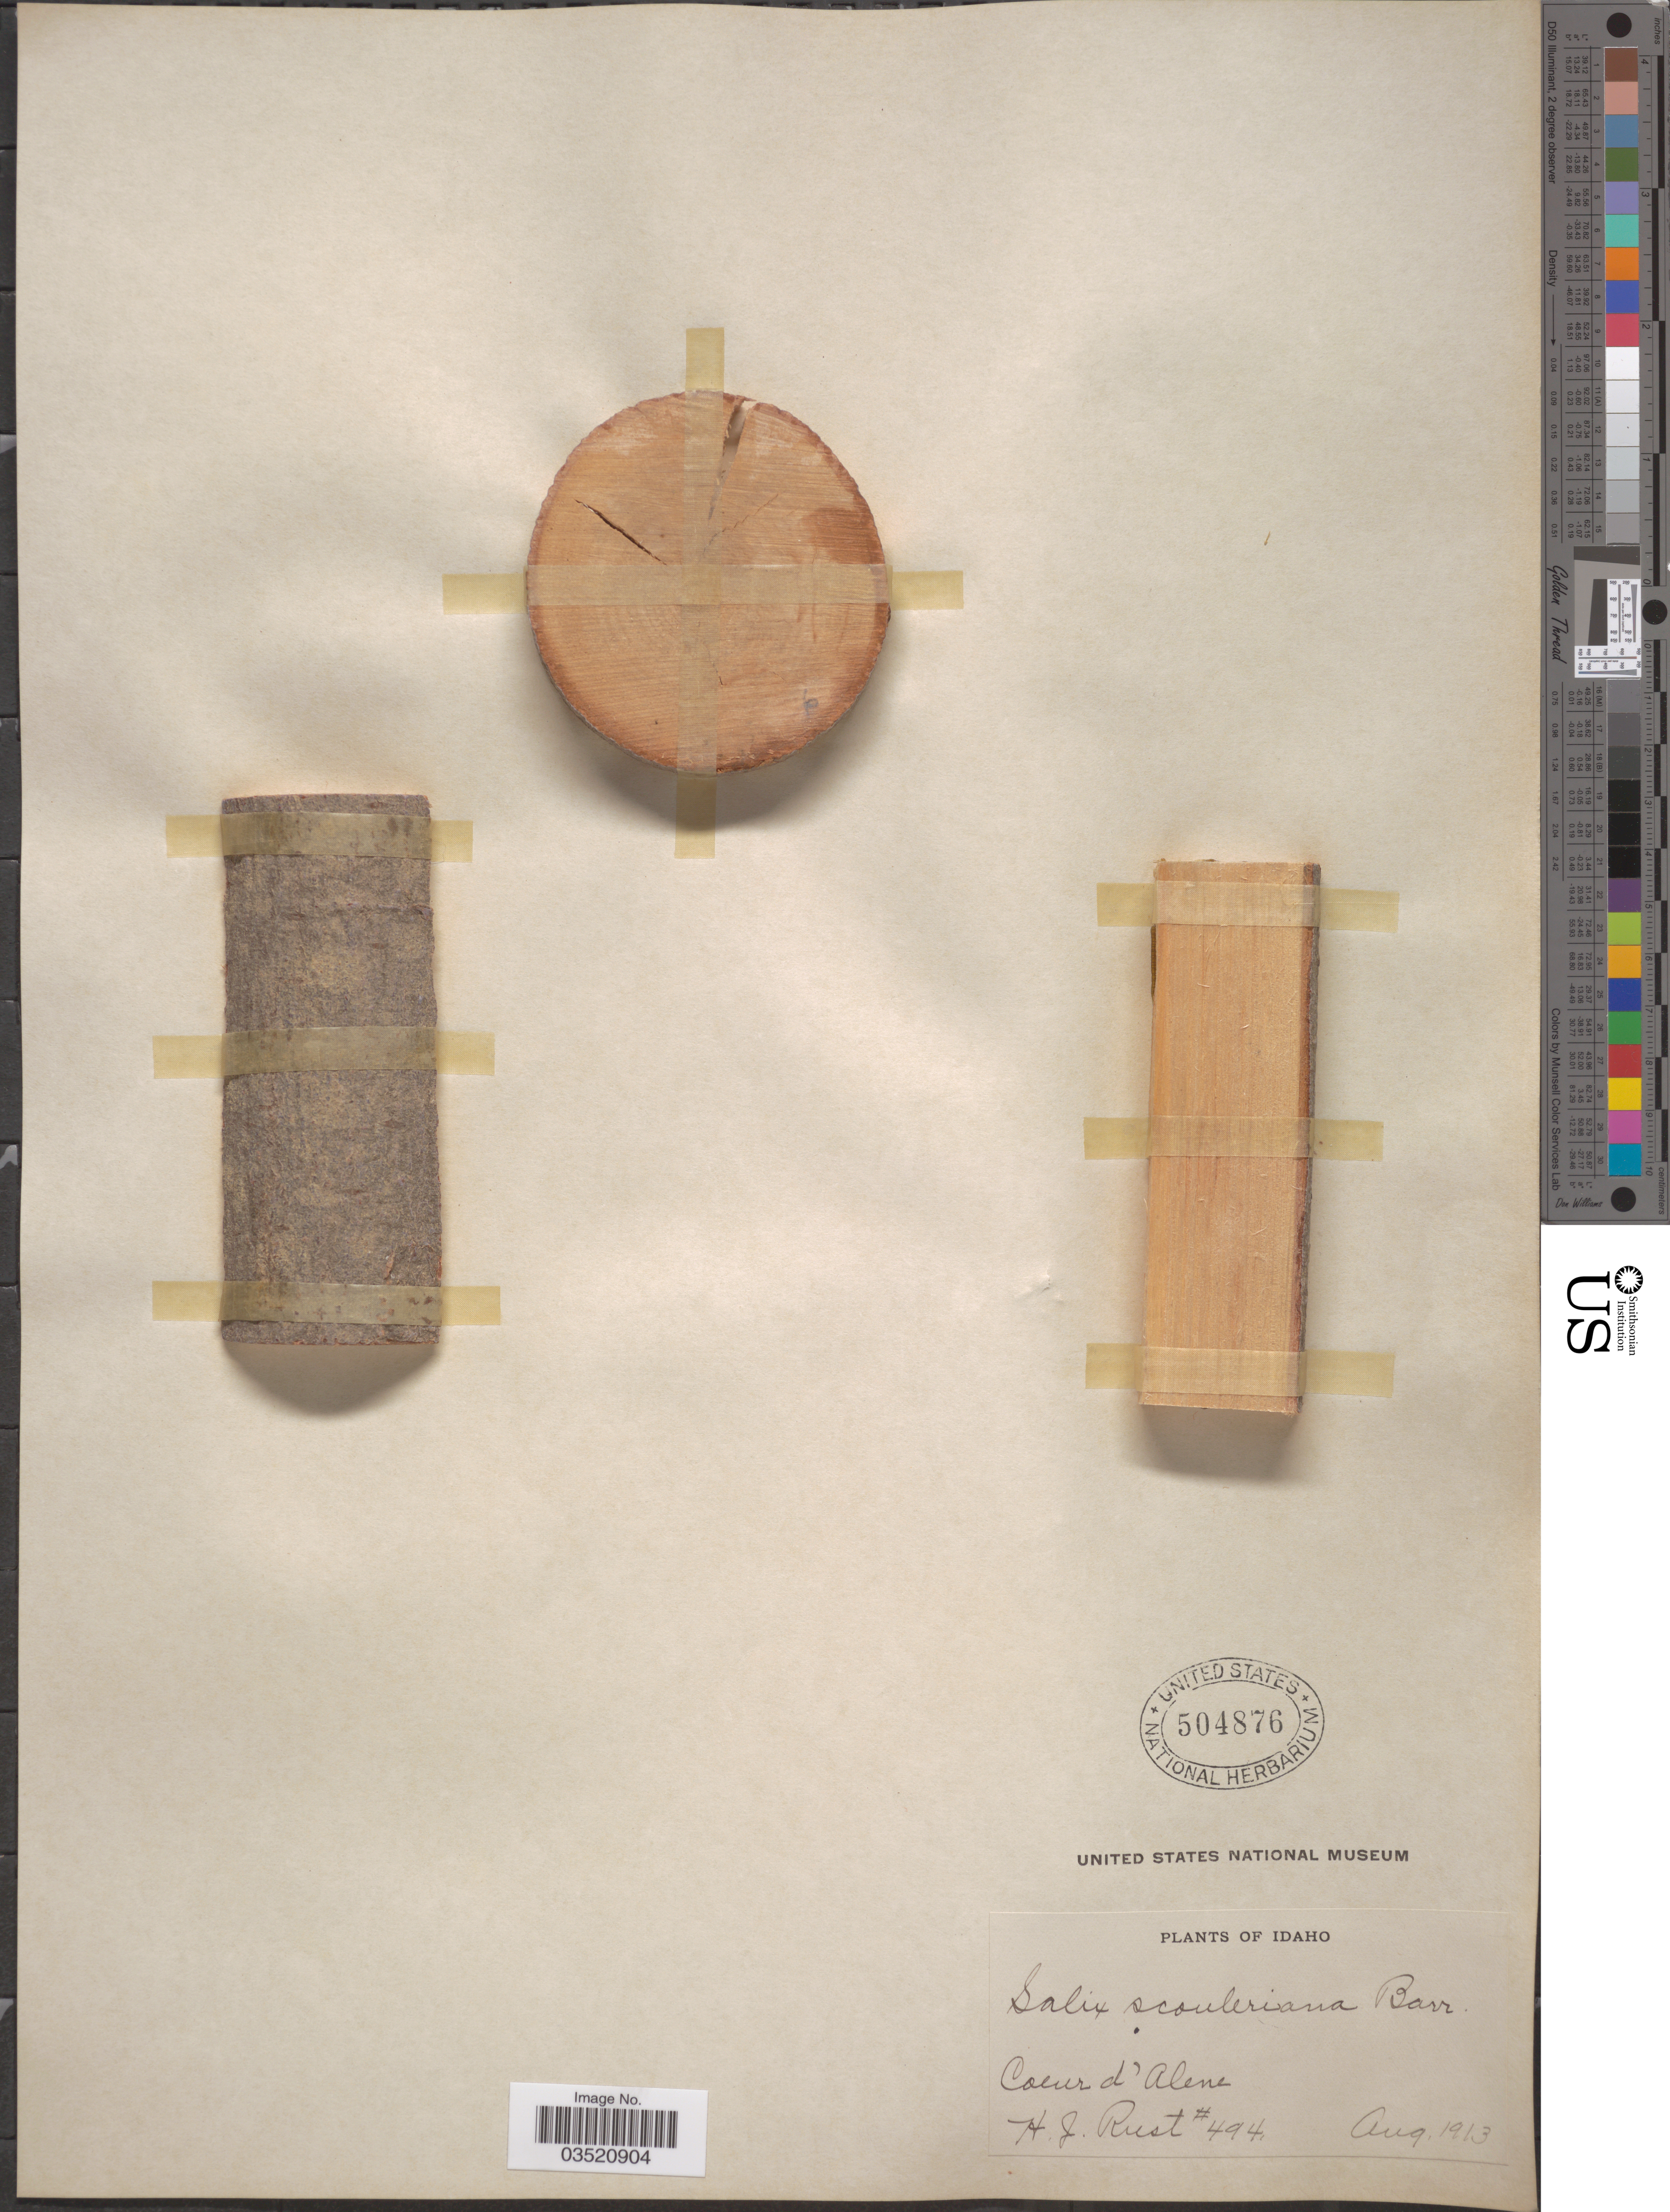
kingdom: Plantae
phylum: Tracheophyta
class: Magnoliopsida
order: Malpighiales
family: Salicaceae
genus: Salix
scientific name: Salix scouleriana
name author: Barratt ex Hook.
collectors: H. J. Rust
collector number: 494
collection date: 1913-08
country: United States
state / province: Idaho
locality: Coeur d'Alene.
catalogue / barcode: US 504876